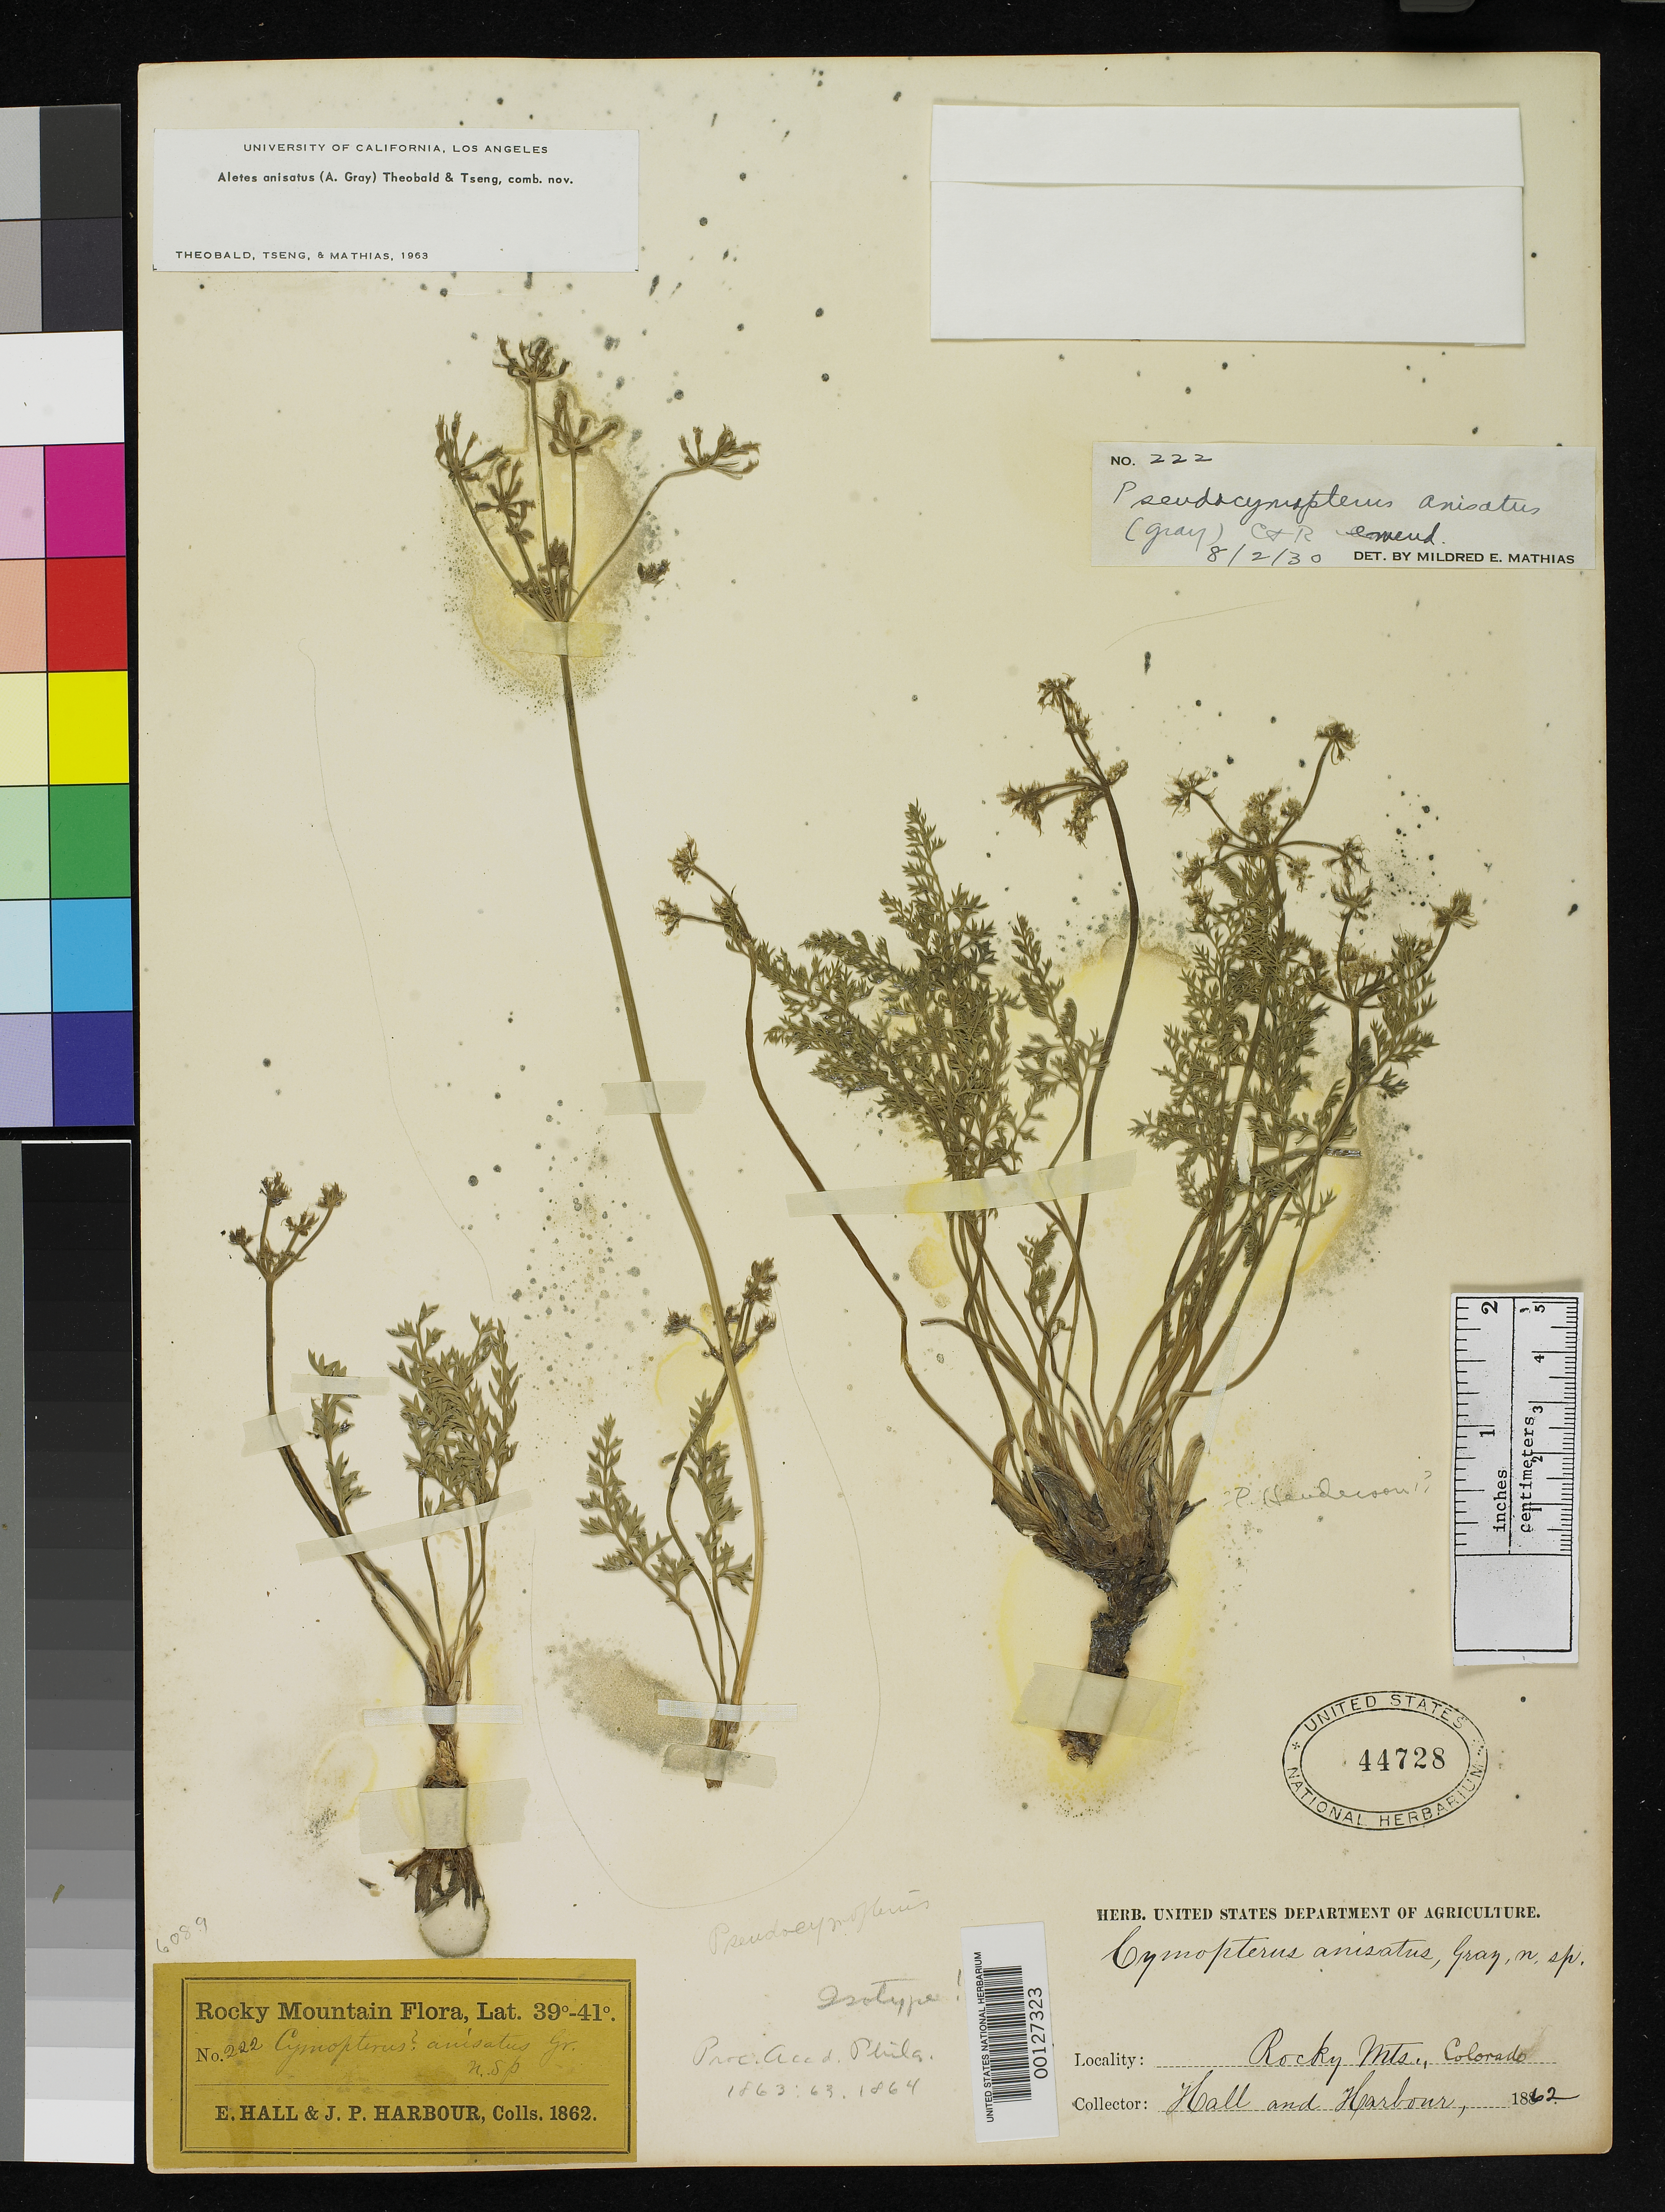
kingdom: Plantae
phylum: Tracheophyta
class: Magnoliopsida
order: Apiales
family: Apiaceae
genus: Cymopterus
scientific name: Cymopterus anisatus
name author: A. Gray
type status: Isotype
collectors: E. Hall & J. Harbour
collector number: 222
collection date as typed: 1862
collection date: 1862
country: United States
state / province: Colorado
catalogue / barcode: US 44728